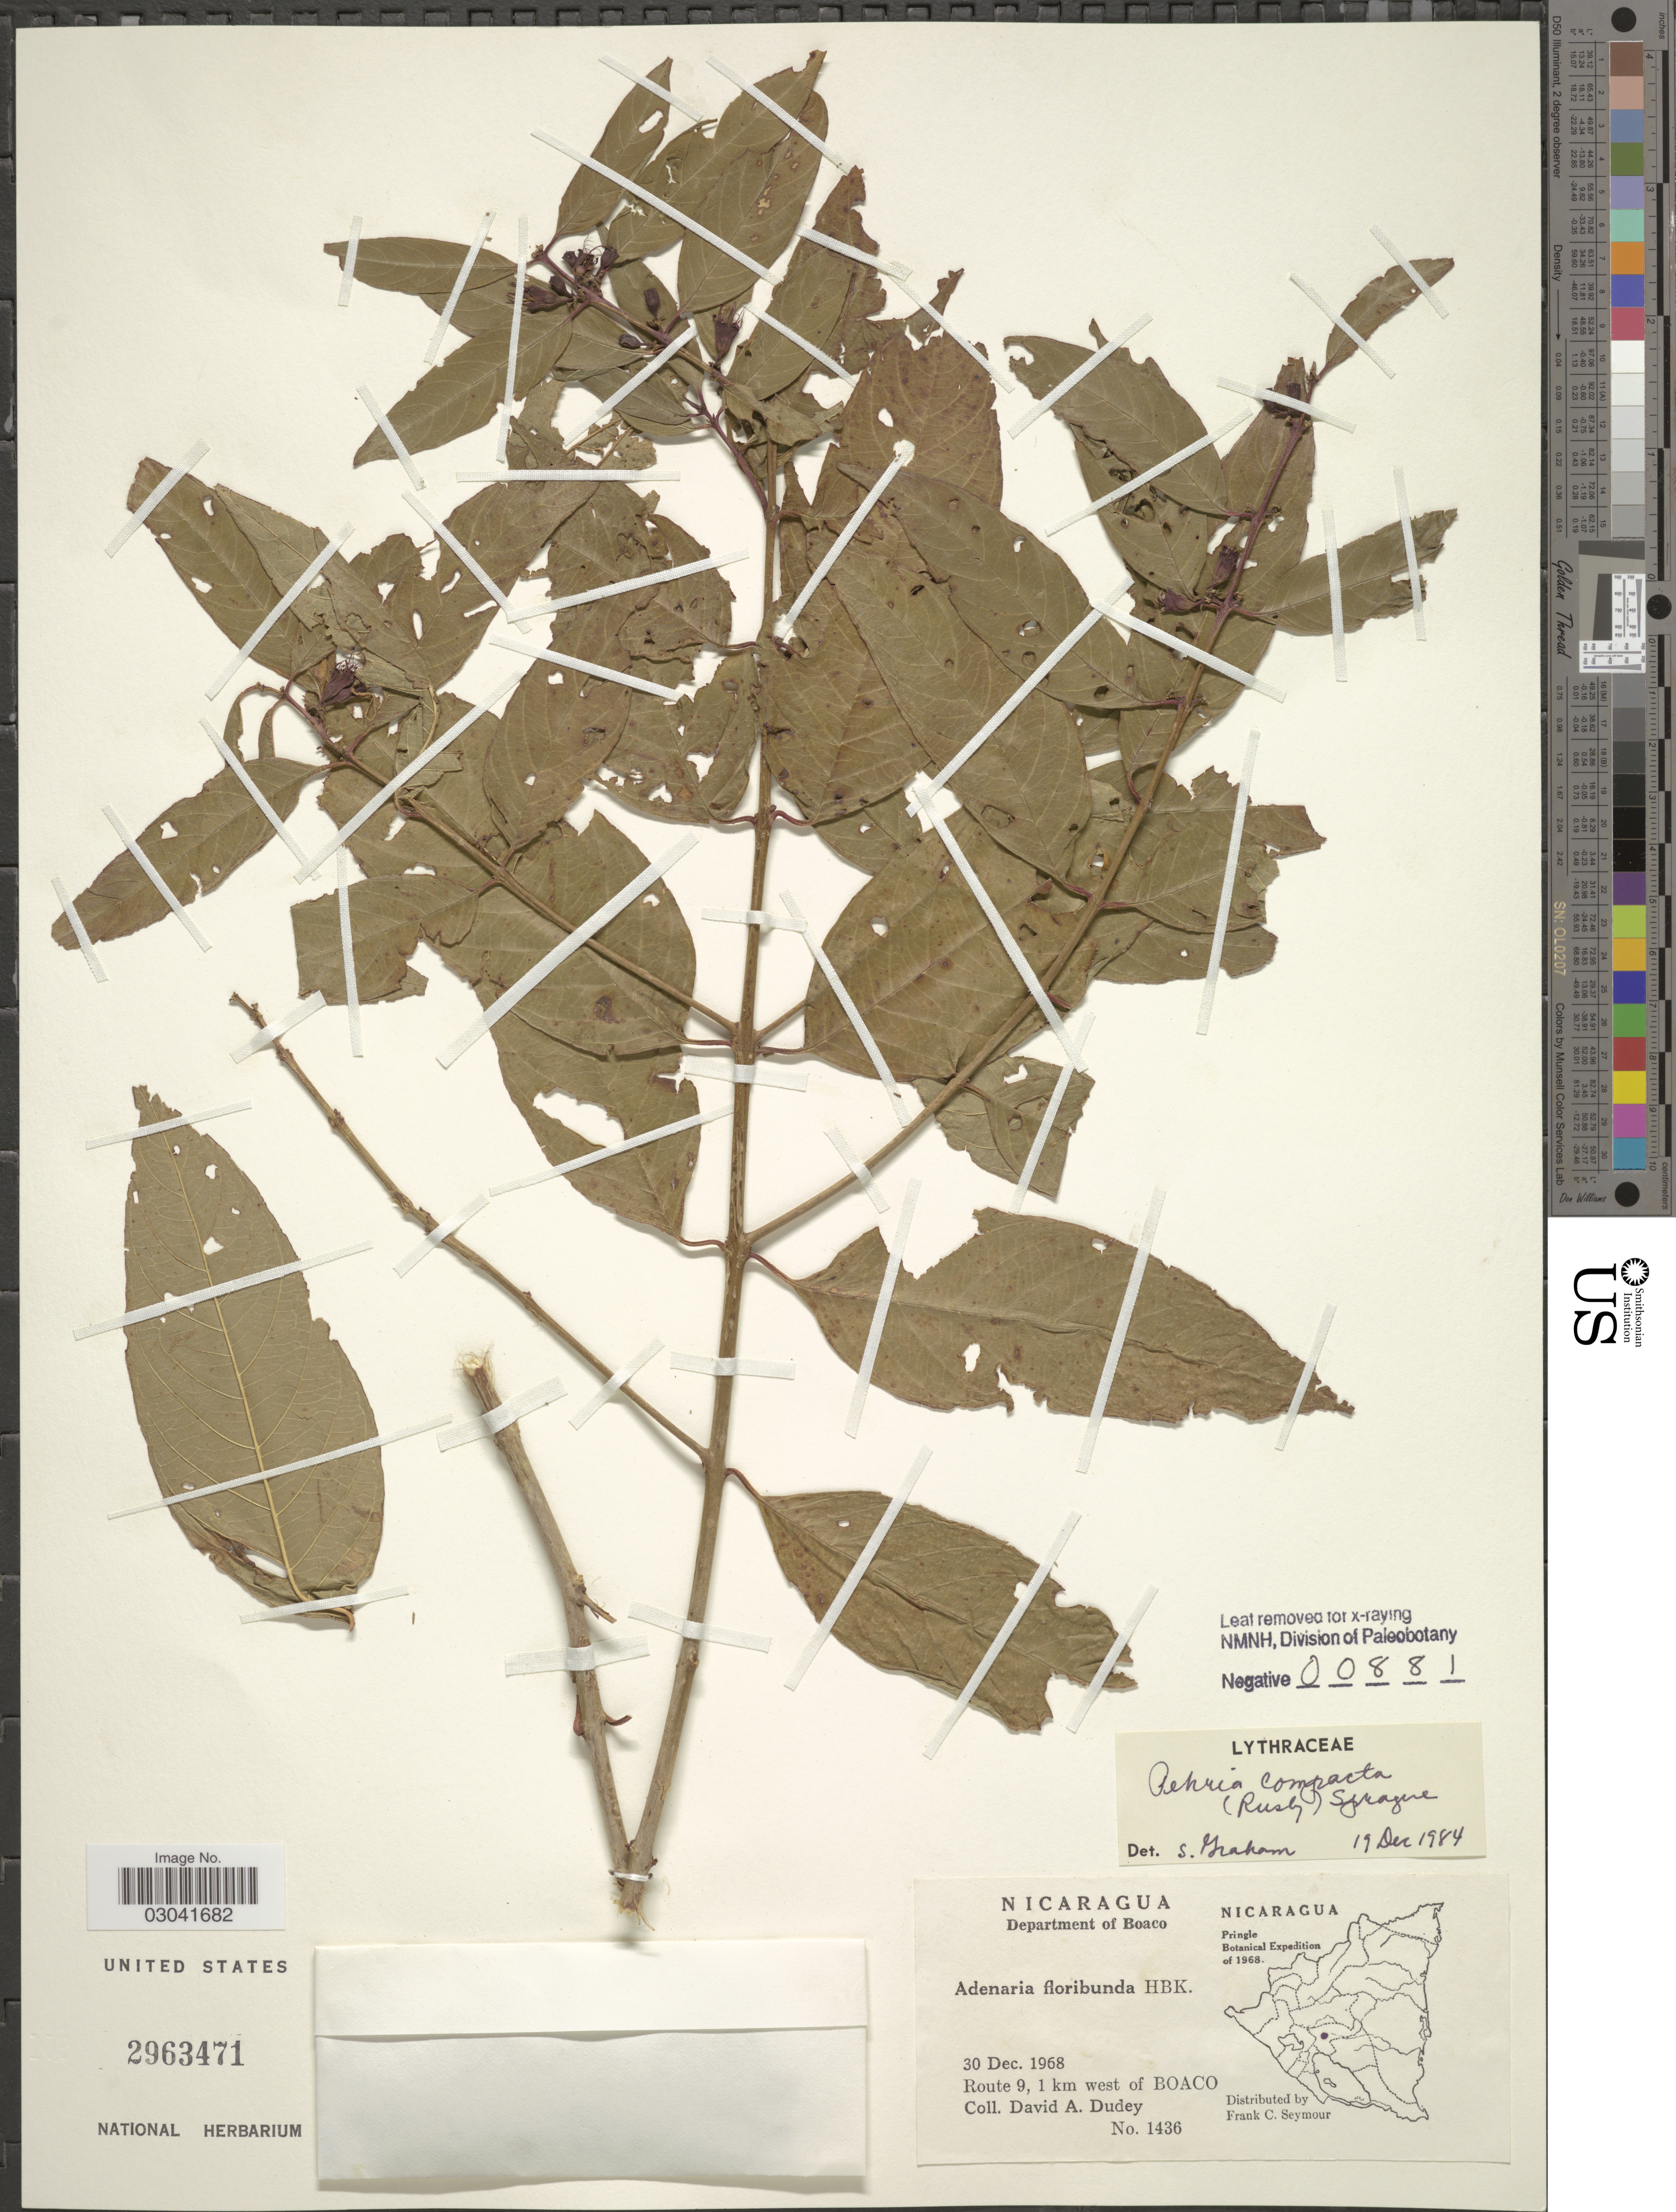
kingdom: Plantae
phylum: Tracheophyta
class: Magnoliopsida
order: Myrtales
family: Lythraceae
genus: Pehria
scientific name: Pehria compacta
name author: Sprague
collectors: D. Dudey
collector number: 1436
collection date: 1968-12-30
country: Nicaragua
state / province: Boaco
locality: Department of Boaco. Route 9, 1 km west of Boaco.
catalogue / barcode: US 2963471